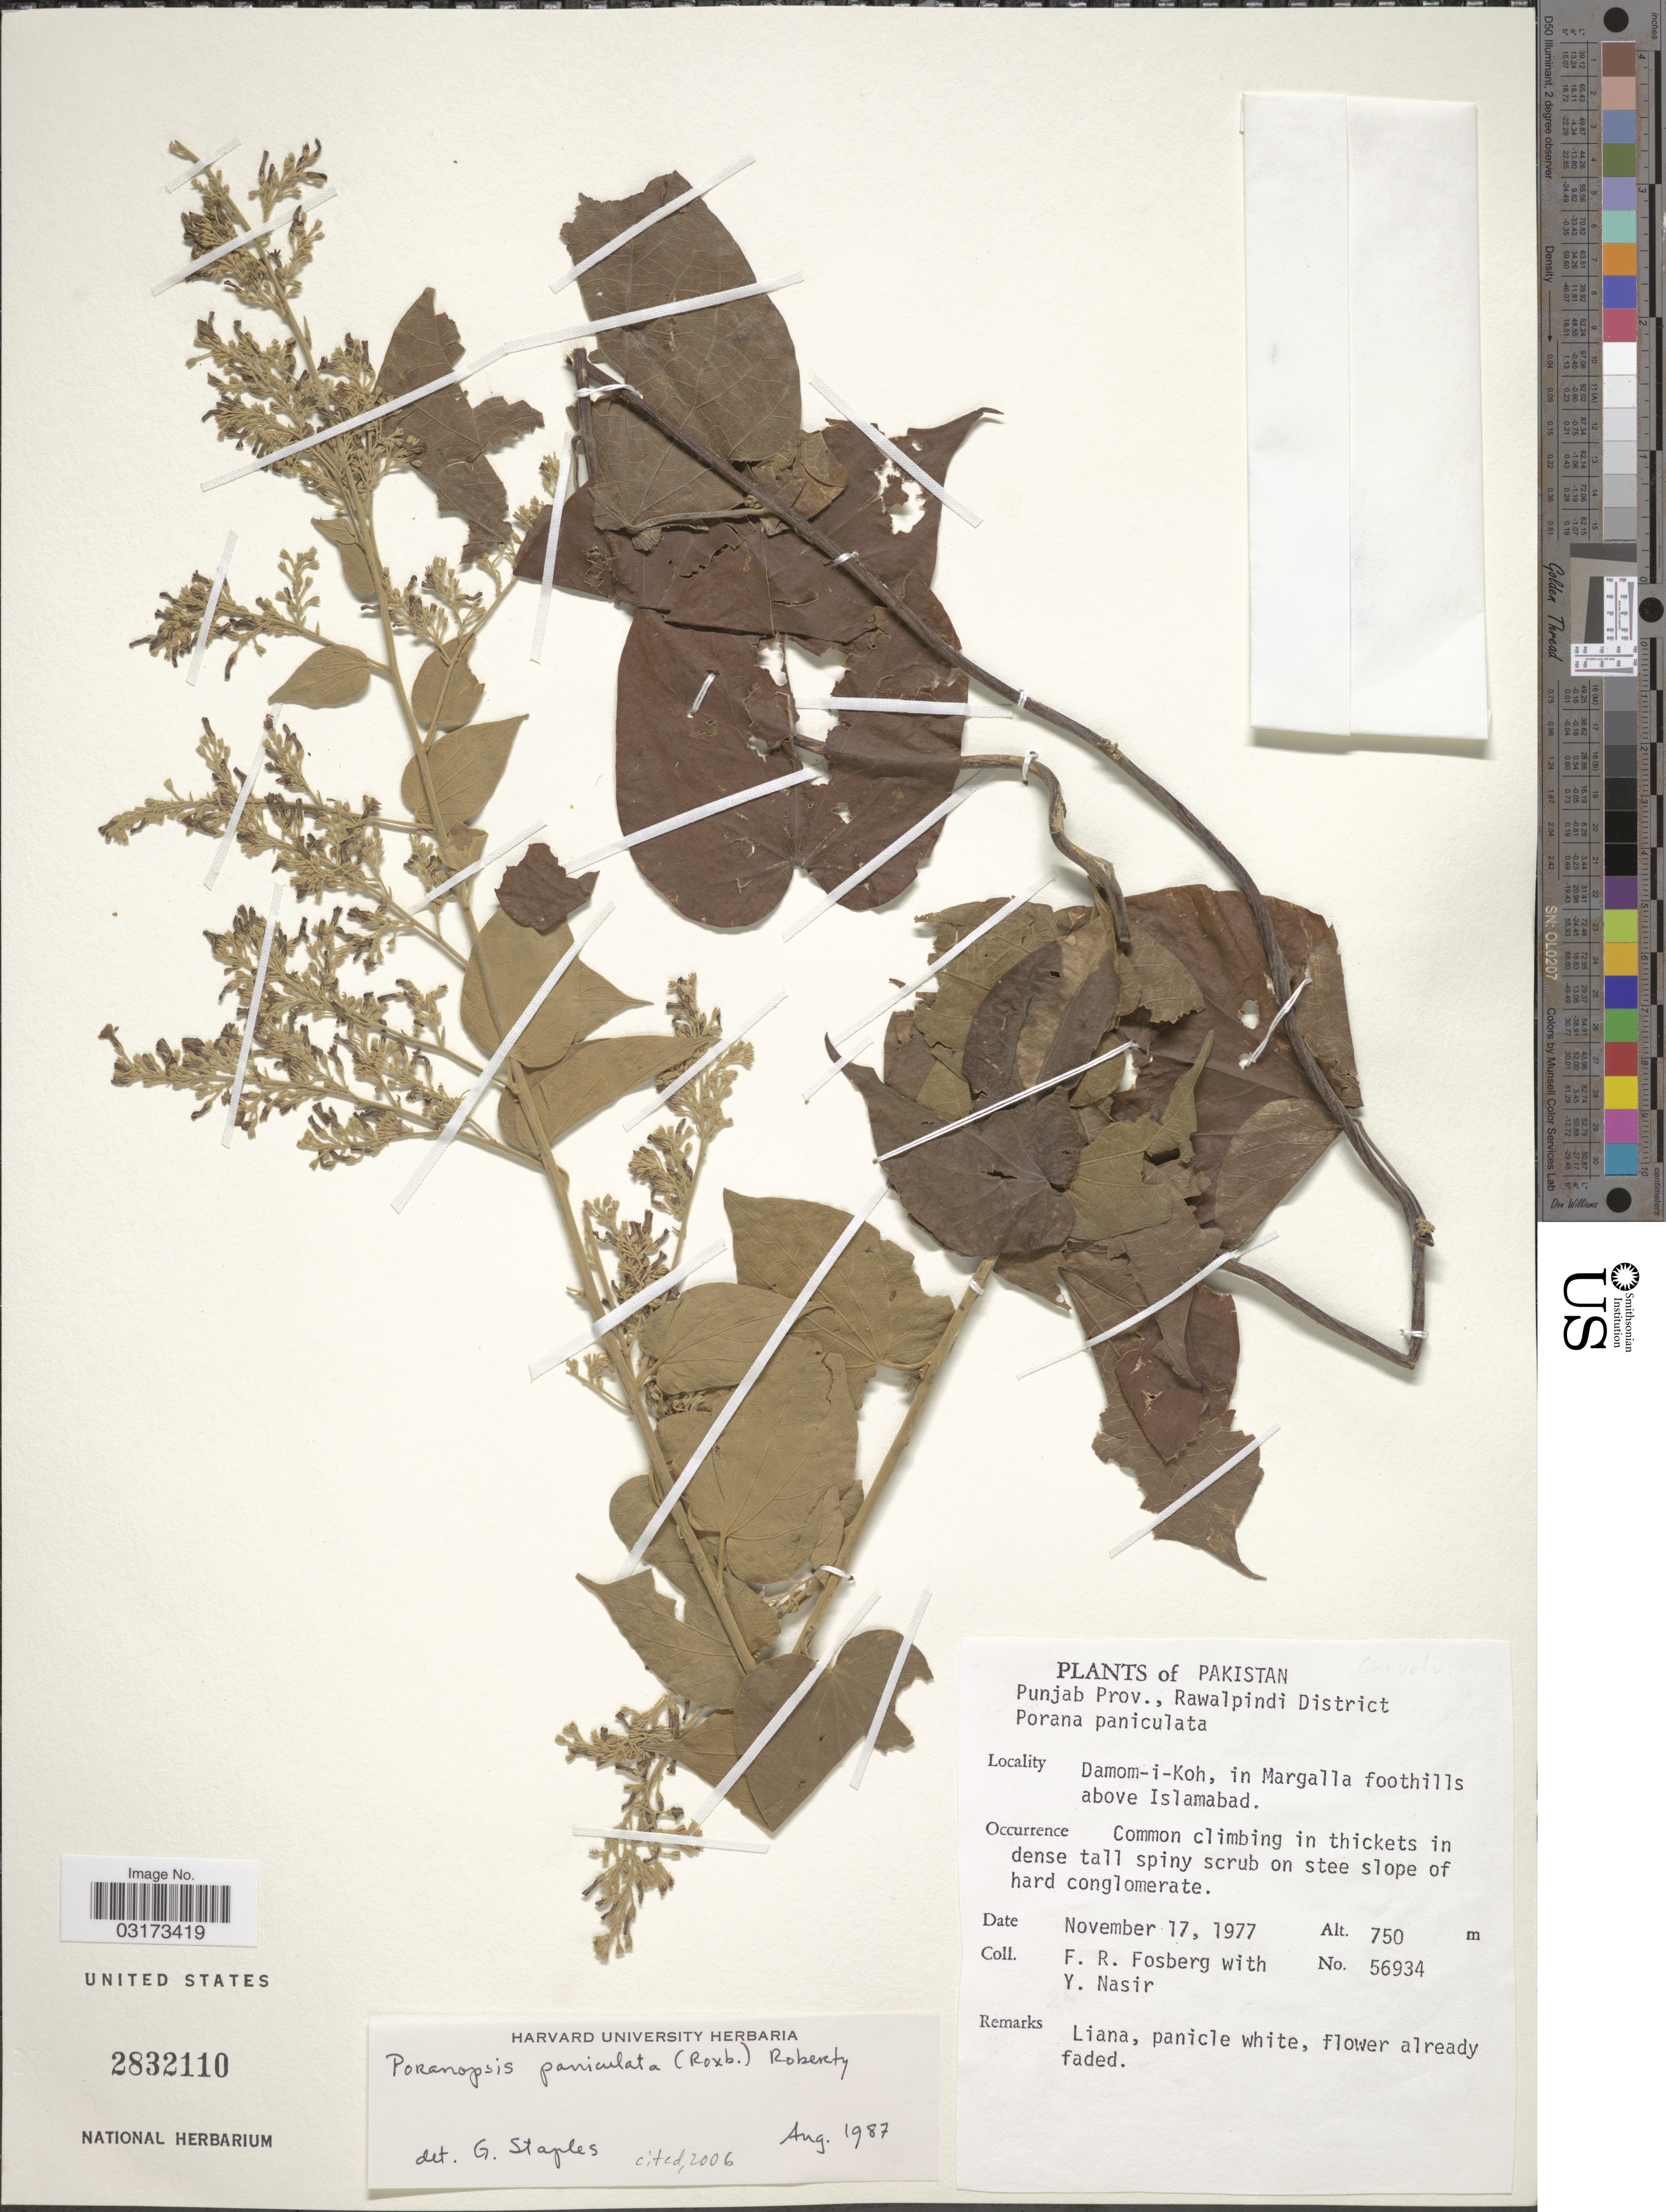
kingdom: Plantae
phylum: Tracheophyta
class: Magnoliopsida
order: Solanales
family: Convolvulaceae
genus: Poranopsis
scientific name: Poranopsis paniculata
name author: (Roxb.) Roberty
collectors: F. R. Fosberg & Y. Nasir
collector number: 56934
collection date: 1977-11-17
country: Pakistan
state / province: Punjab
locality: Rawalpindi District. Porana paniculata. [unsure placement] Damom-i-Koh, in Margalla foothills above Islamabad.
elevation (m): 750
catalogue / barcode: US 2832110